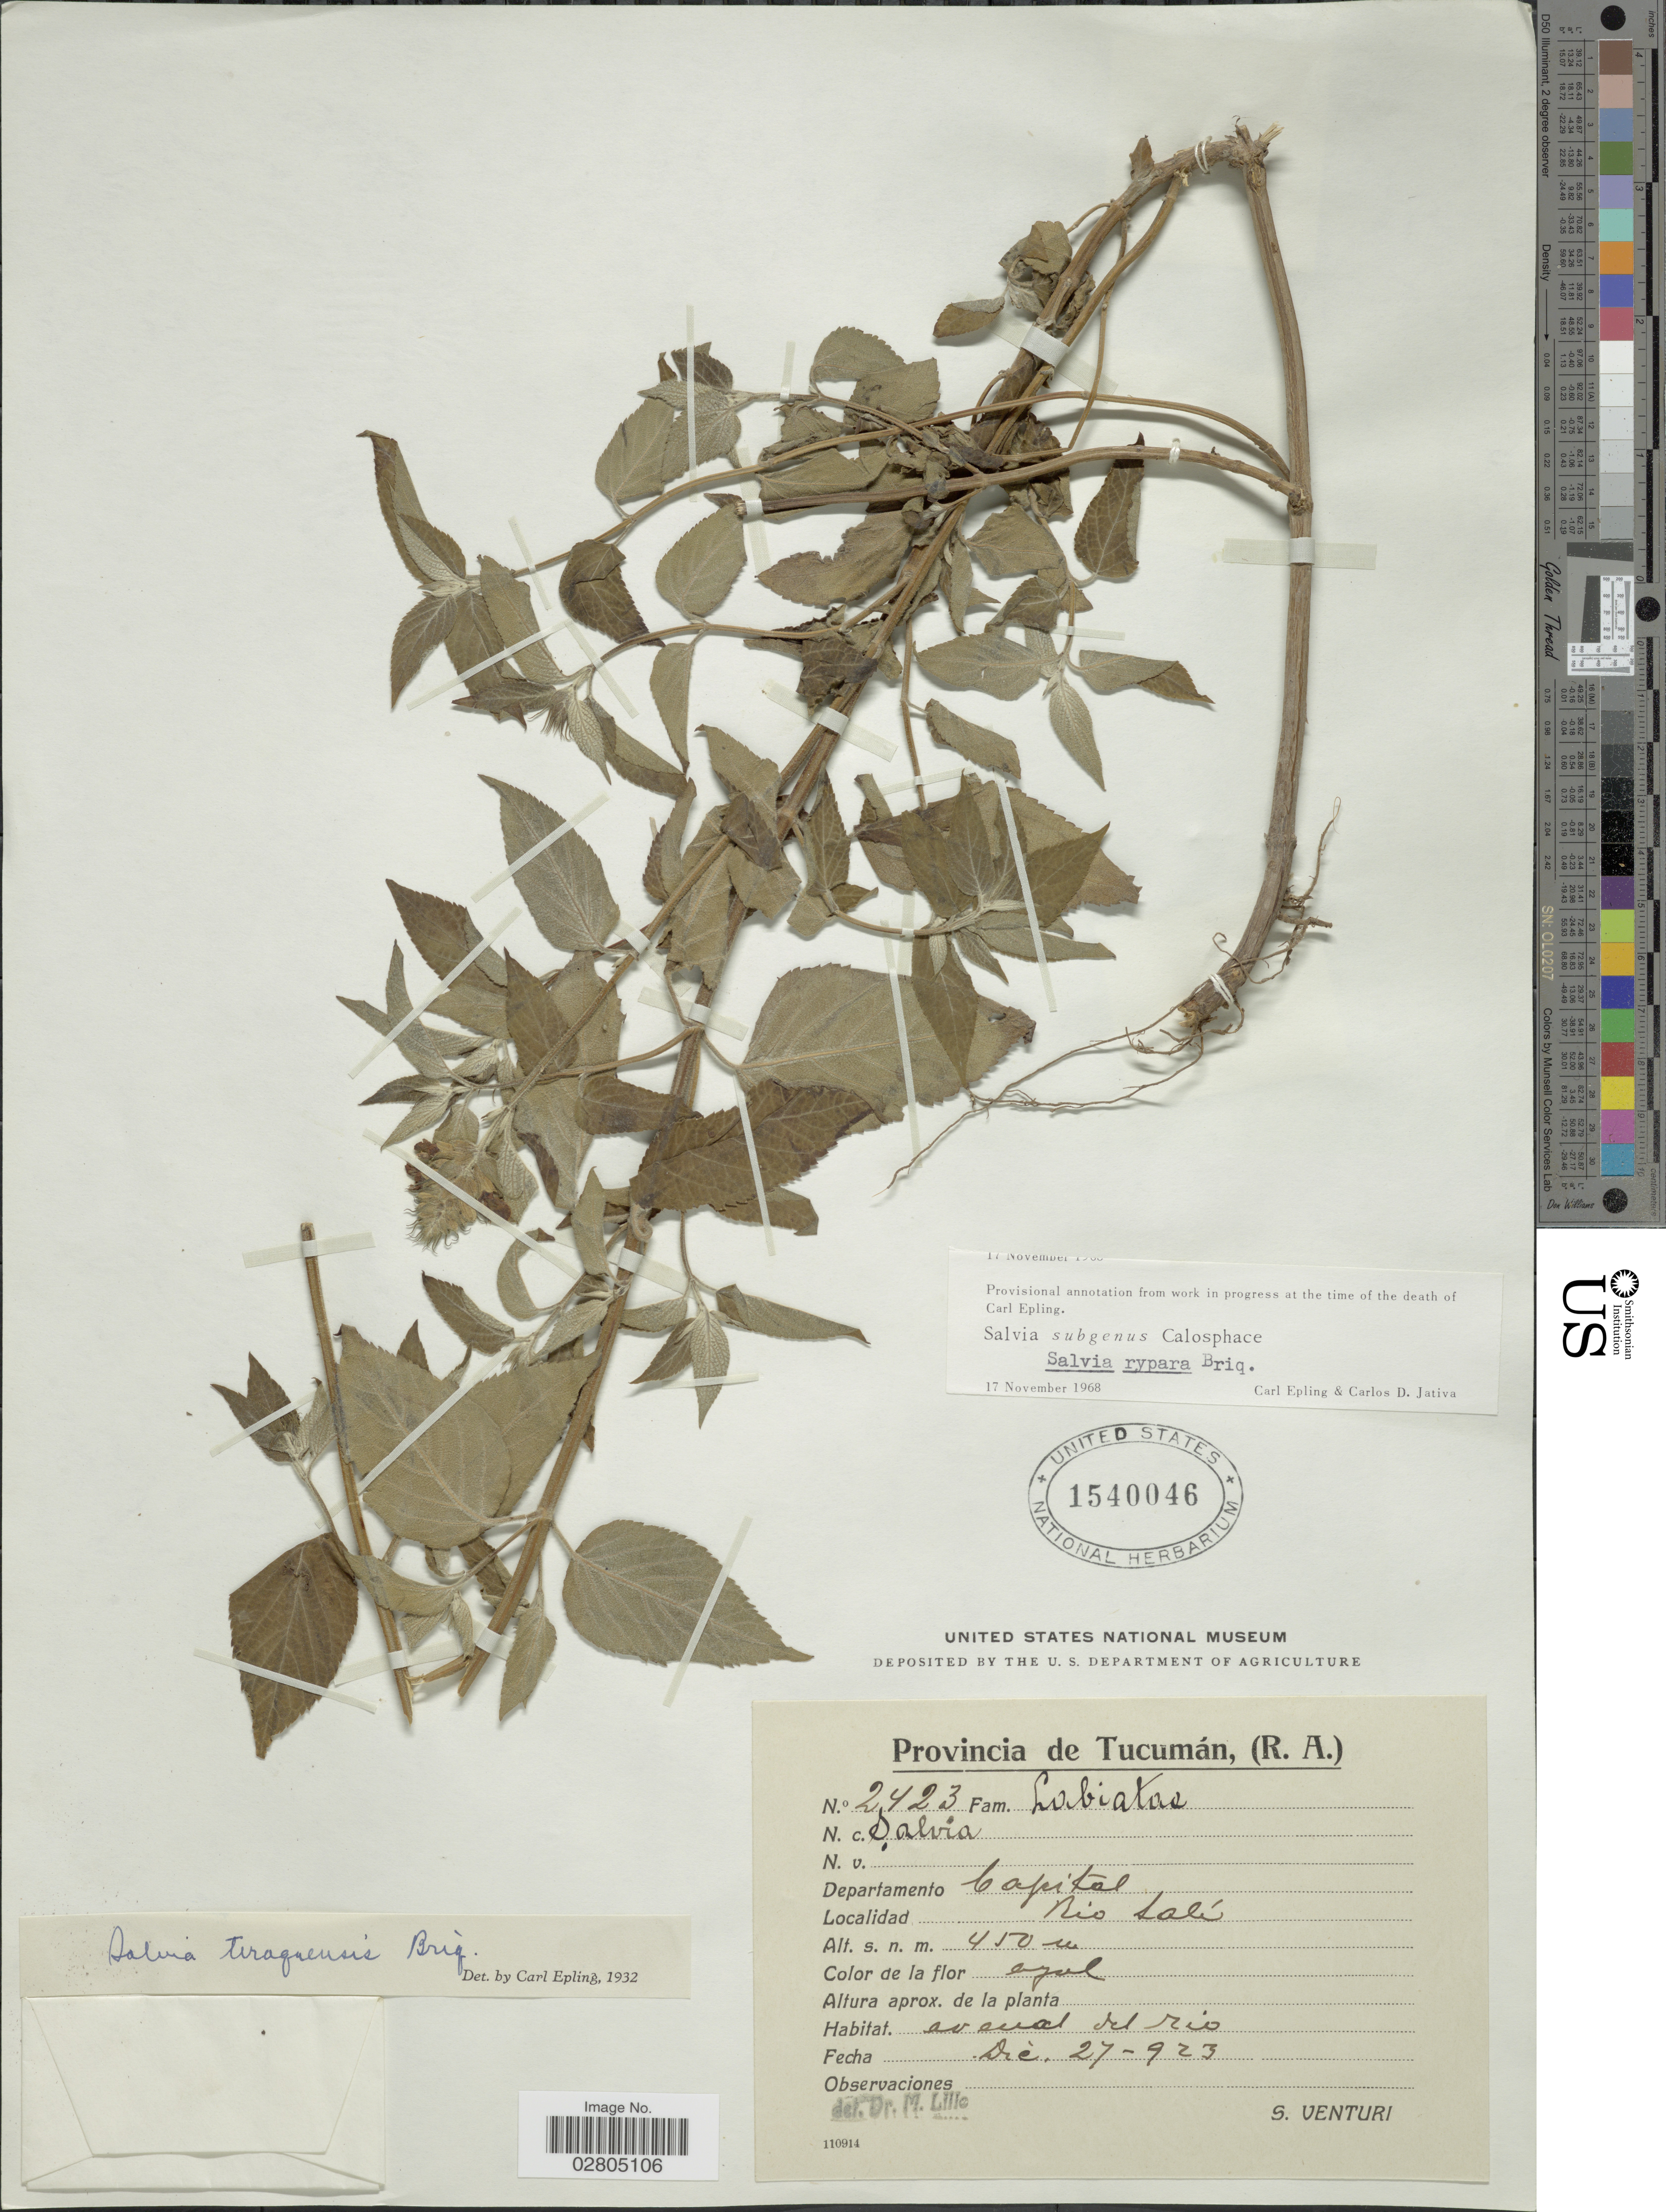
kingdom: Plantae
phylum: Tracheophyta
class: Magnoliopsida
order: Lamiales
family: Lamiaceae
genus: Salvia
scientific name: Salvia rusbyi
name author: Britton ex Rusby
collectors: S. Venturi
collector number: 2423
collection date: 1923-12-27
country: Argentina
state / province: Tucuman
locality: Provincia de Tucumán, R.A., Departamento Capital, Rio Sali.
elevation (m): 450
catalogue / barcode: US 1540046